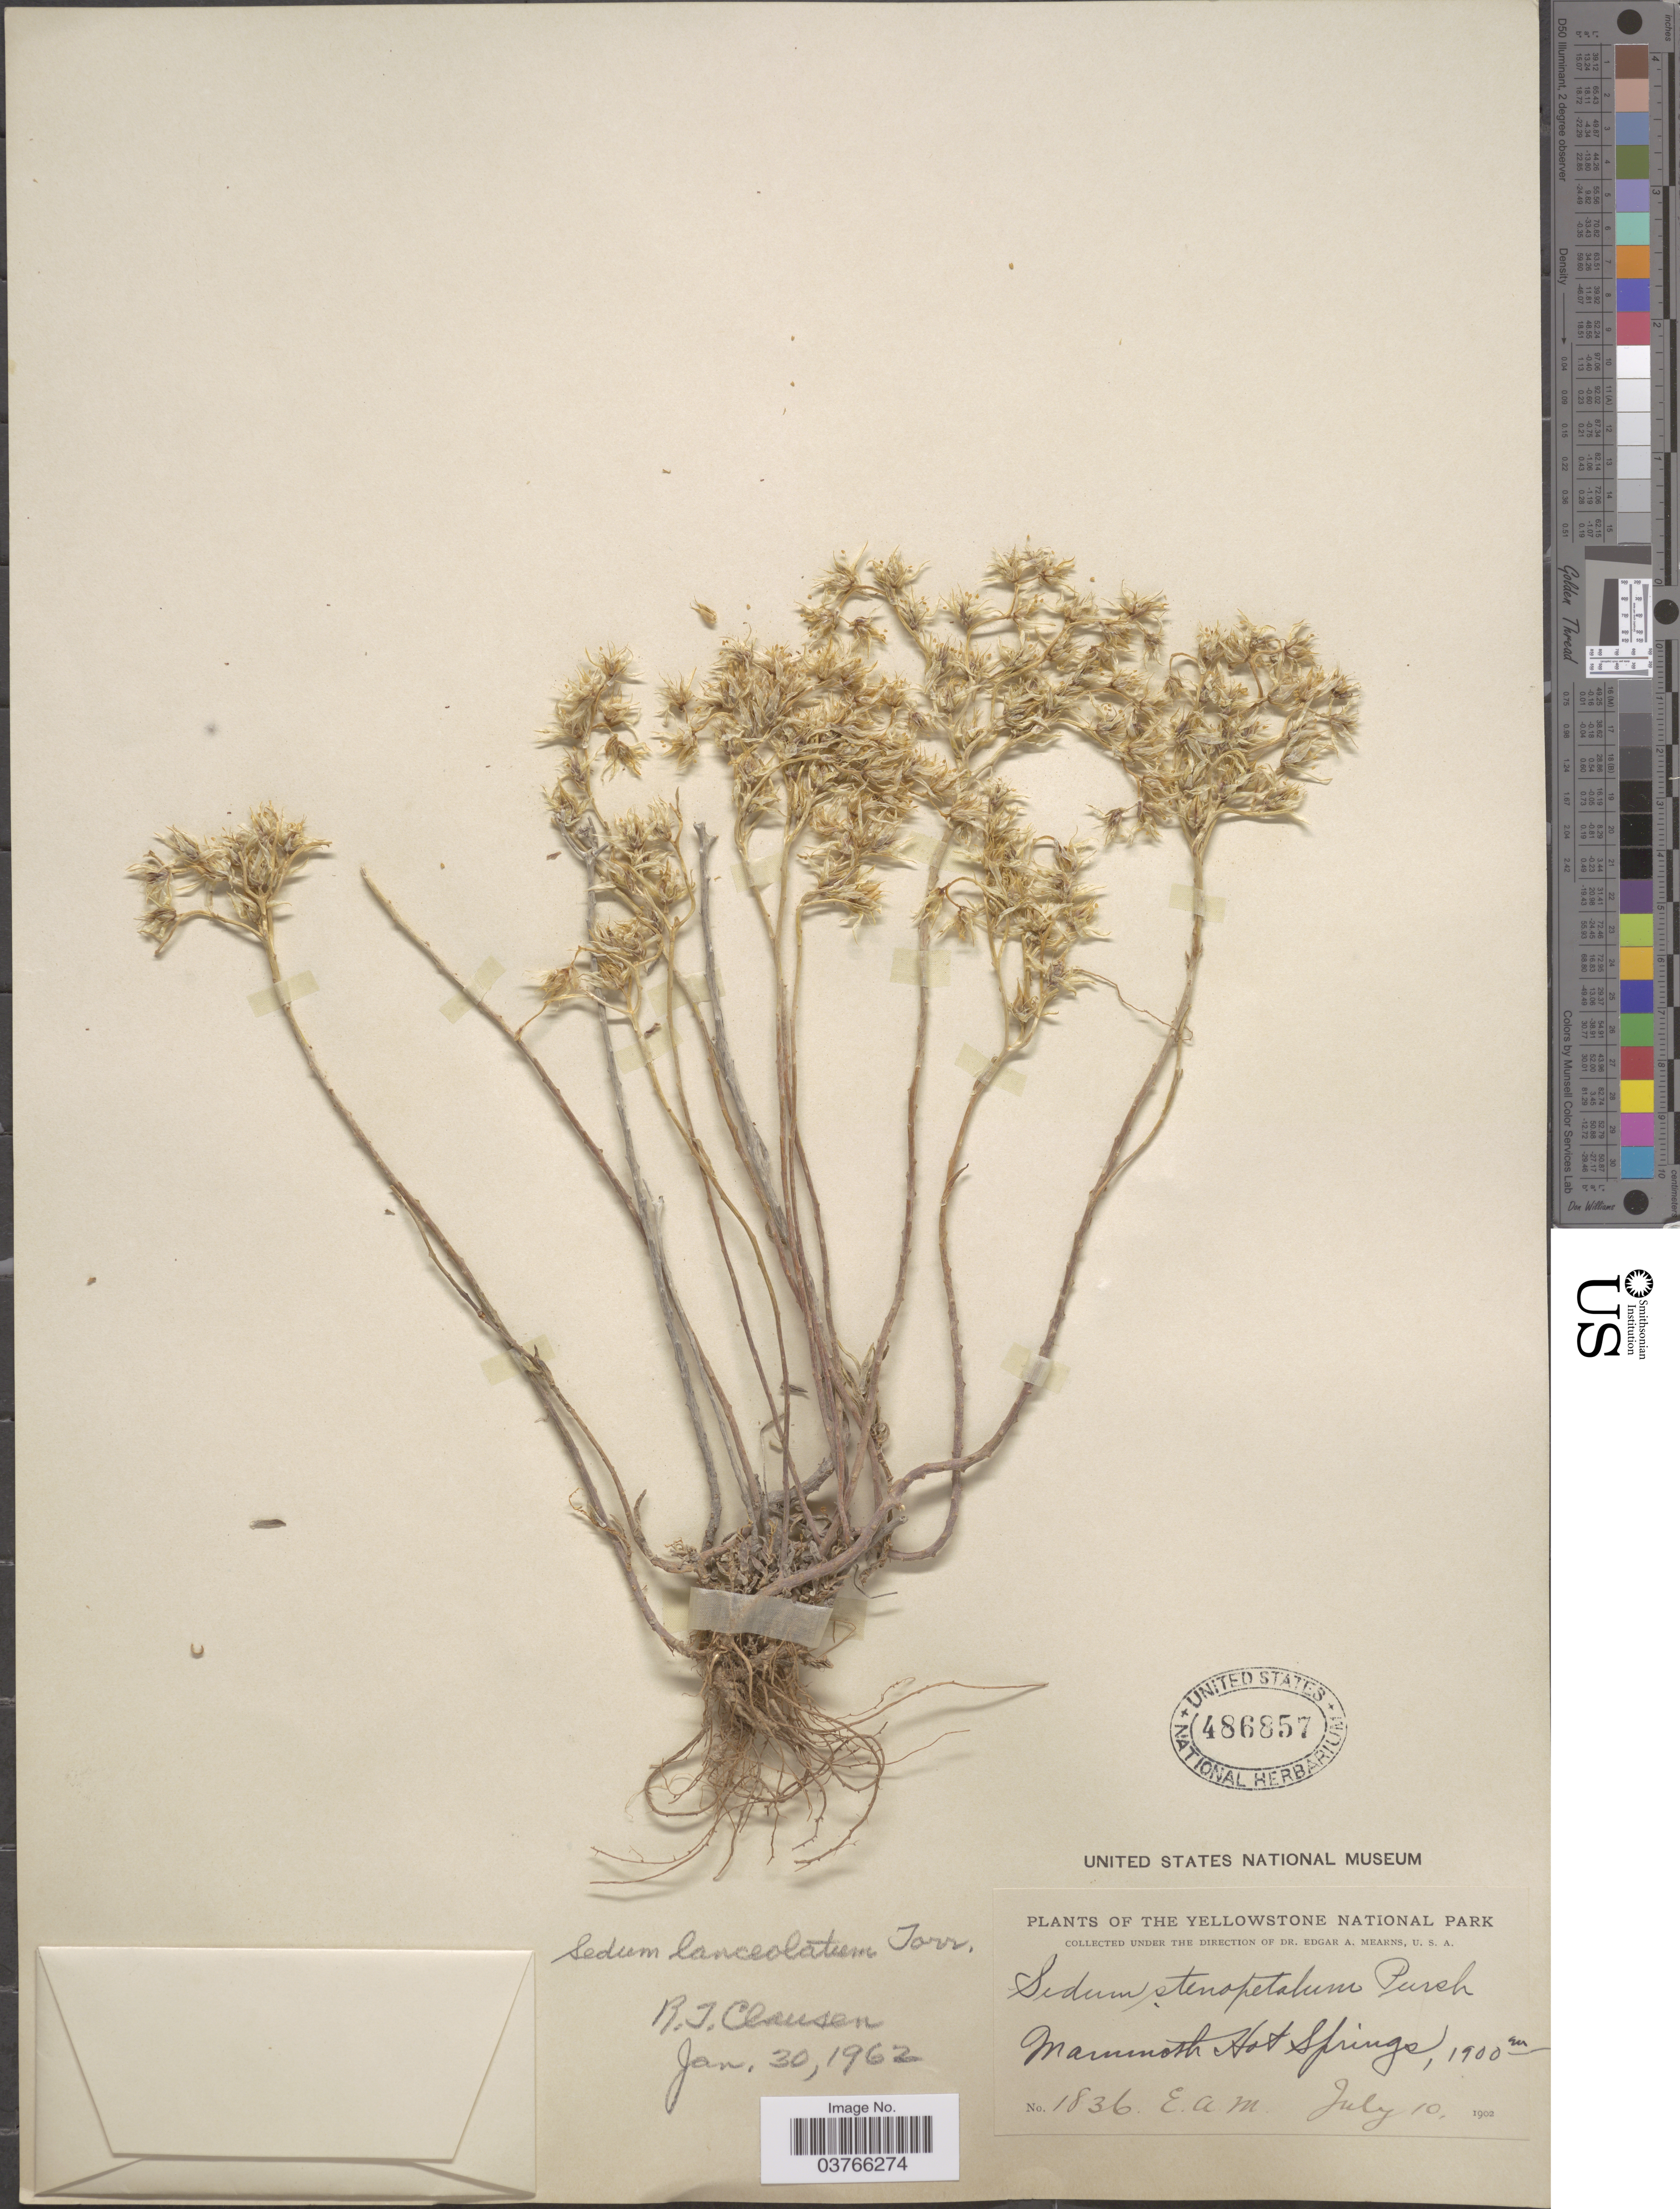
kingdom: Plantae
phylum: Tracheophyta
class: Magnoliopsida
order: Saxifragales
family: Crassulaceae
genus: Sedum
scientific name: Sedum lanceolatum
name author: Torr.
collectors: E. A. Mearns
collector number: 1836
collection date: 1902-07-10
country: United States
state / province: Wyoming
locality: The Yellowstone National Park. Mammoth Hot Springs.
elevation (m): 1900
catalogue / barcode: US 486857